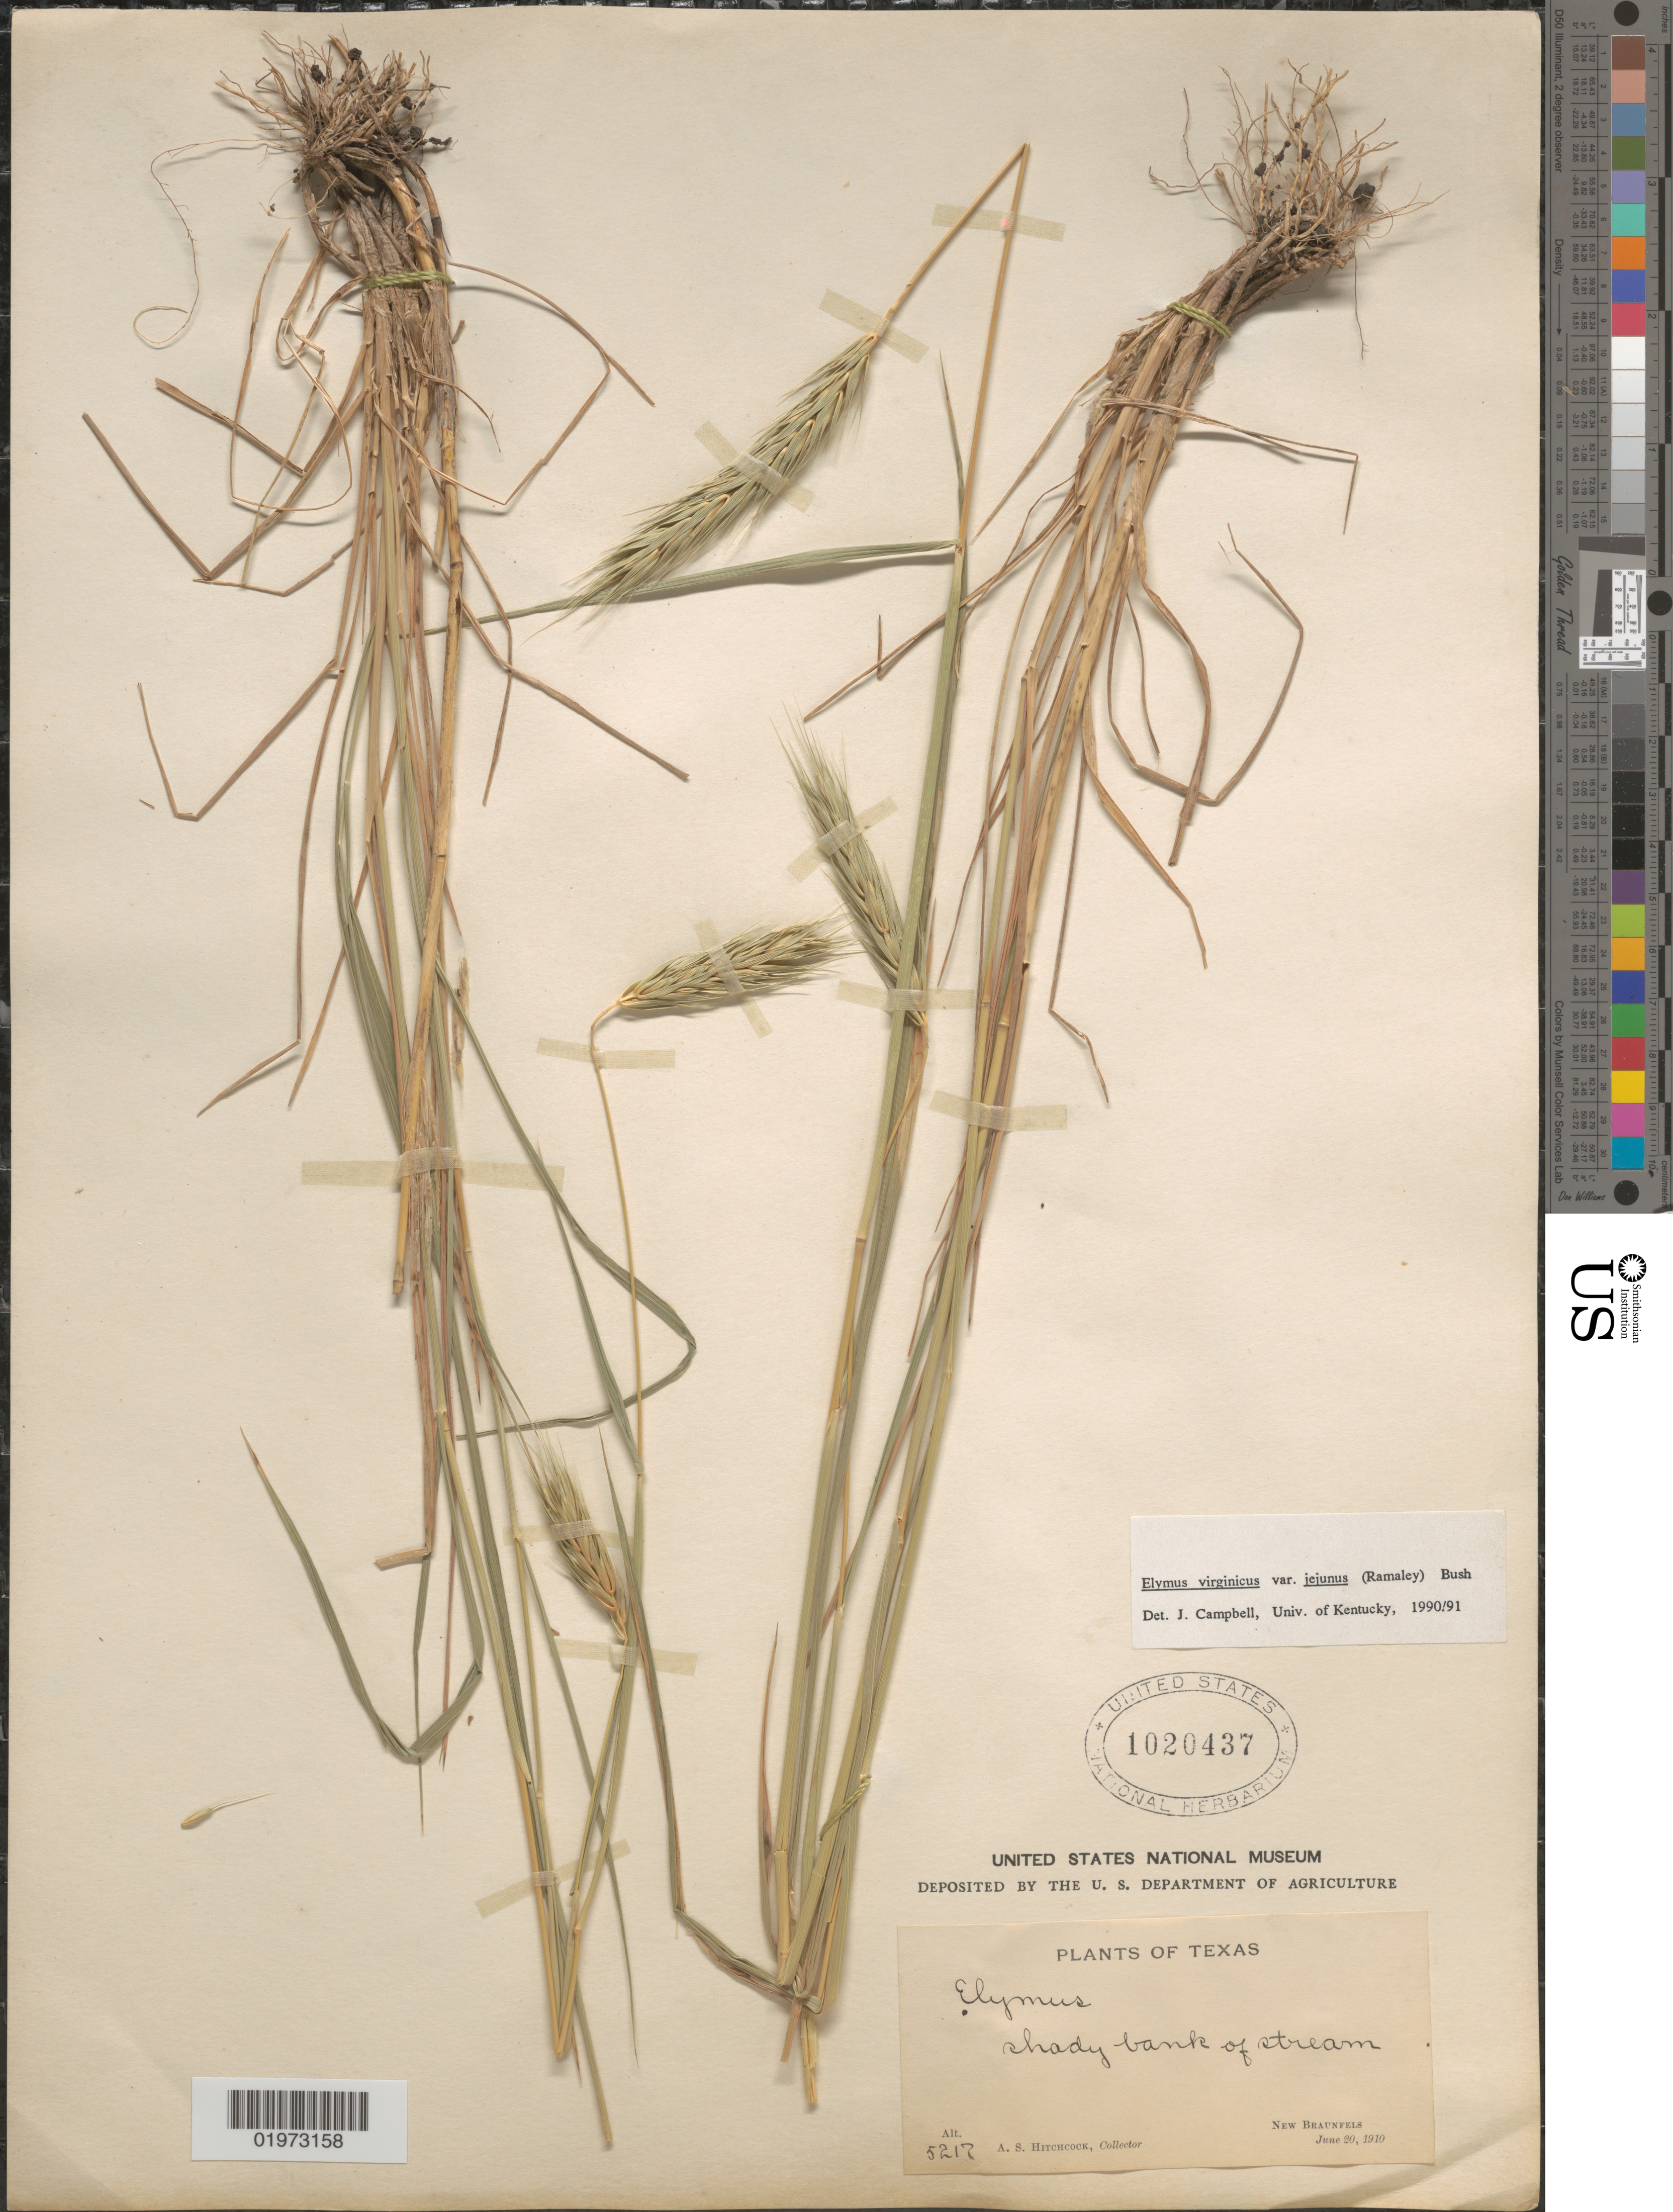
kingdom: Plantae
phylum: Tracheophyta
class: Liliopsida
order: Poales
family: Poaceae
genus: Elymus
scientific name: Elymus virginicus var. virginicus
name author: L.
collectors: A. S. Hitchcock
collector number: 5217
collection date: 1910-06-20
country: United States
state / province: Texas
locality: Shady bank of stream. New Braunfels.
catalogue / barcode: US 1020437